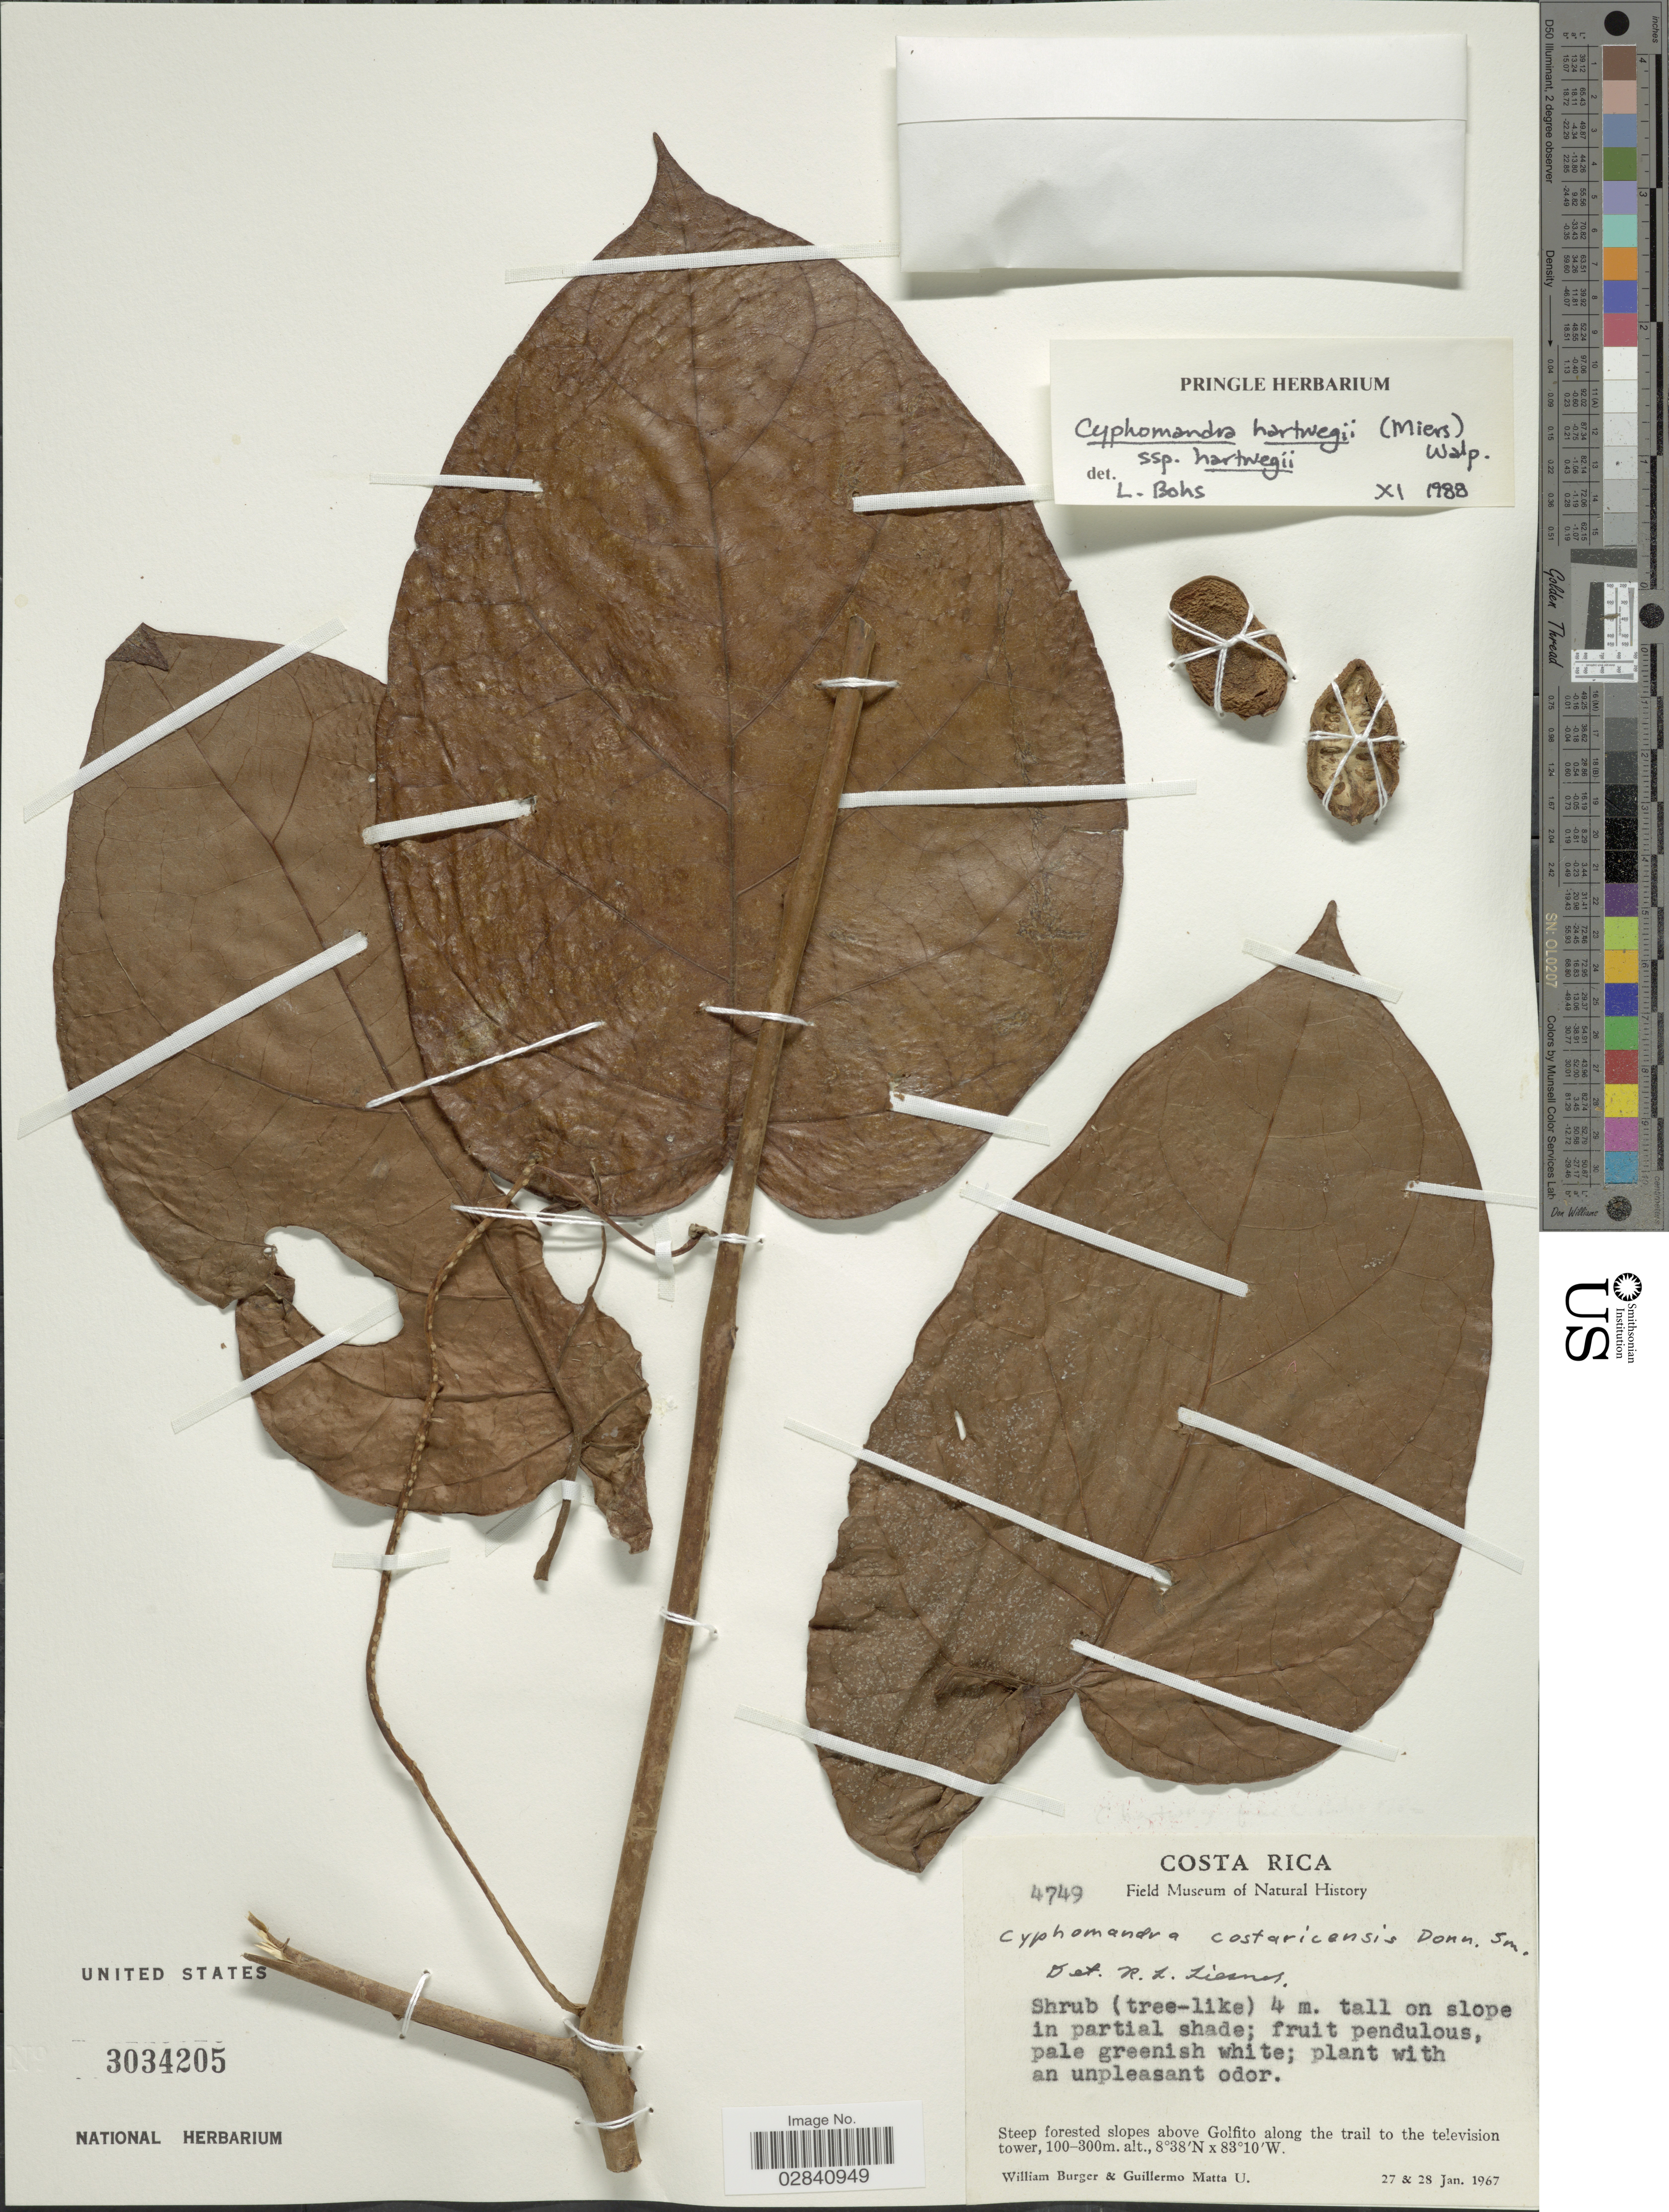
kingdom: Plantae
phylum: Tracheophyta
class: Magnoliopsida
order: Solanales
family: Solanaceae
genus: Cyphomandra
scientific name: Cyphomandra hartwegii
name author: (Miers) Sendtn. ex Walp.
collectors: W. Burger & G. Matta U.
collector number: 4749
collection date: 1967-01-27/1967-01-28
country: Costa Rica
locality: Steep forested slopes above Golfito along the trail to the television tower.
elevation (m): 100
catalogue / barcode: US 3034205